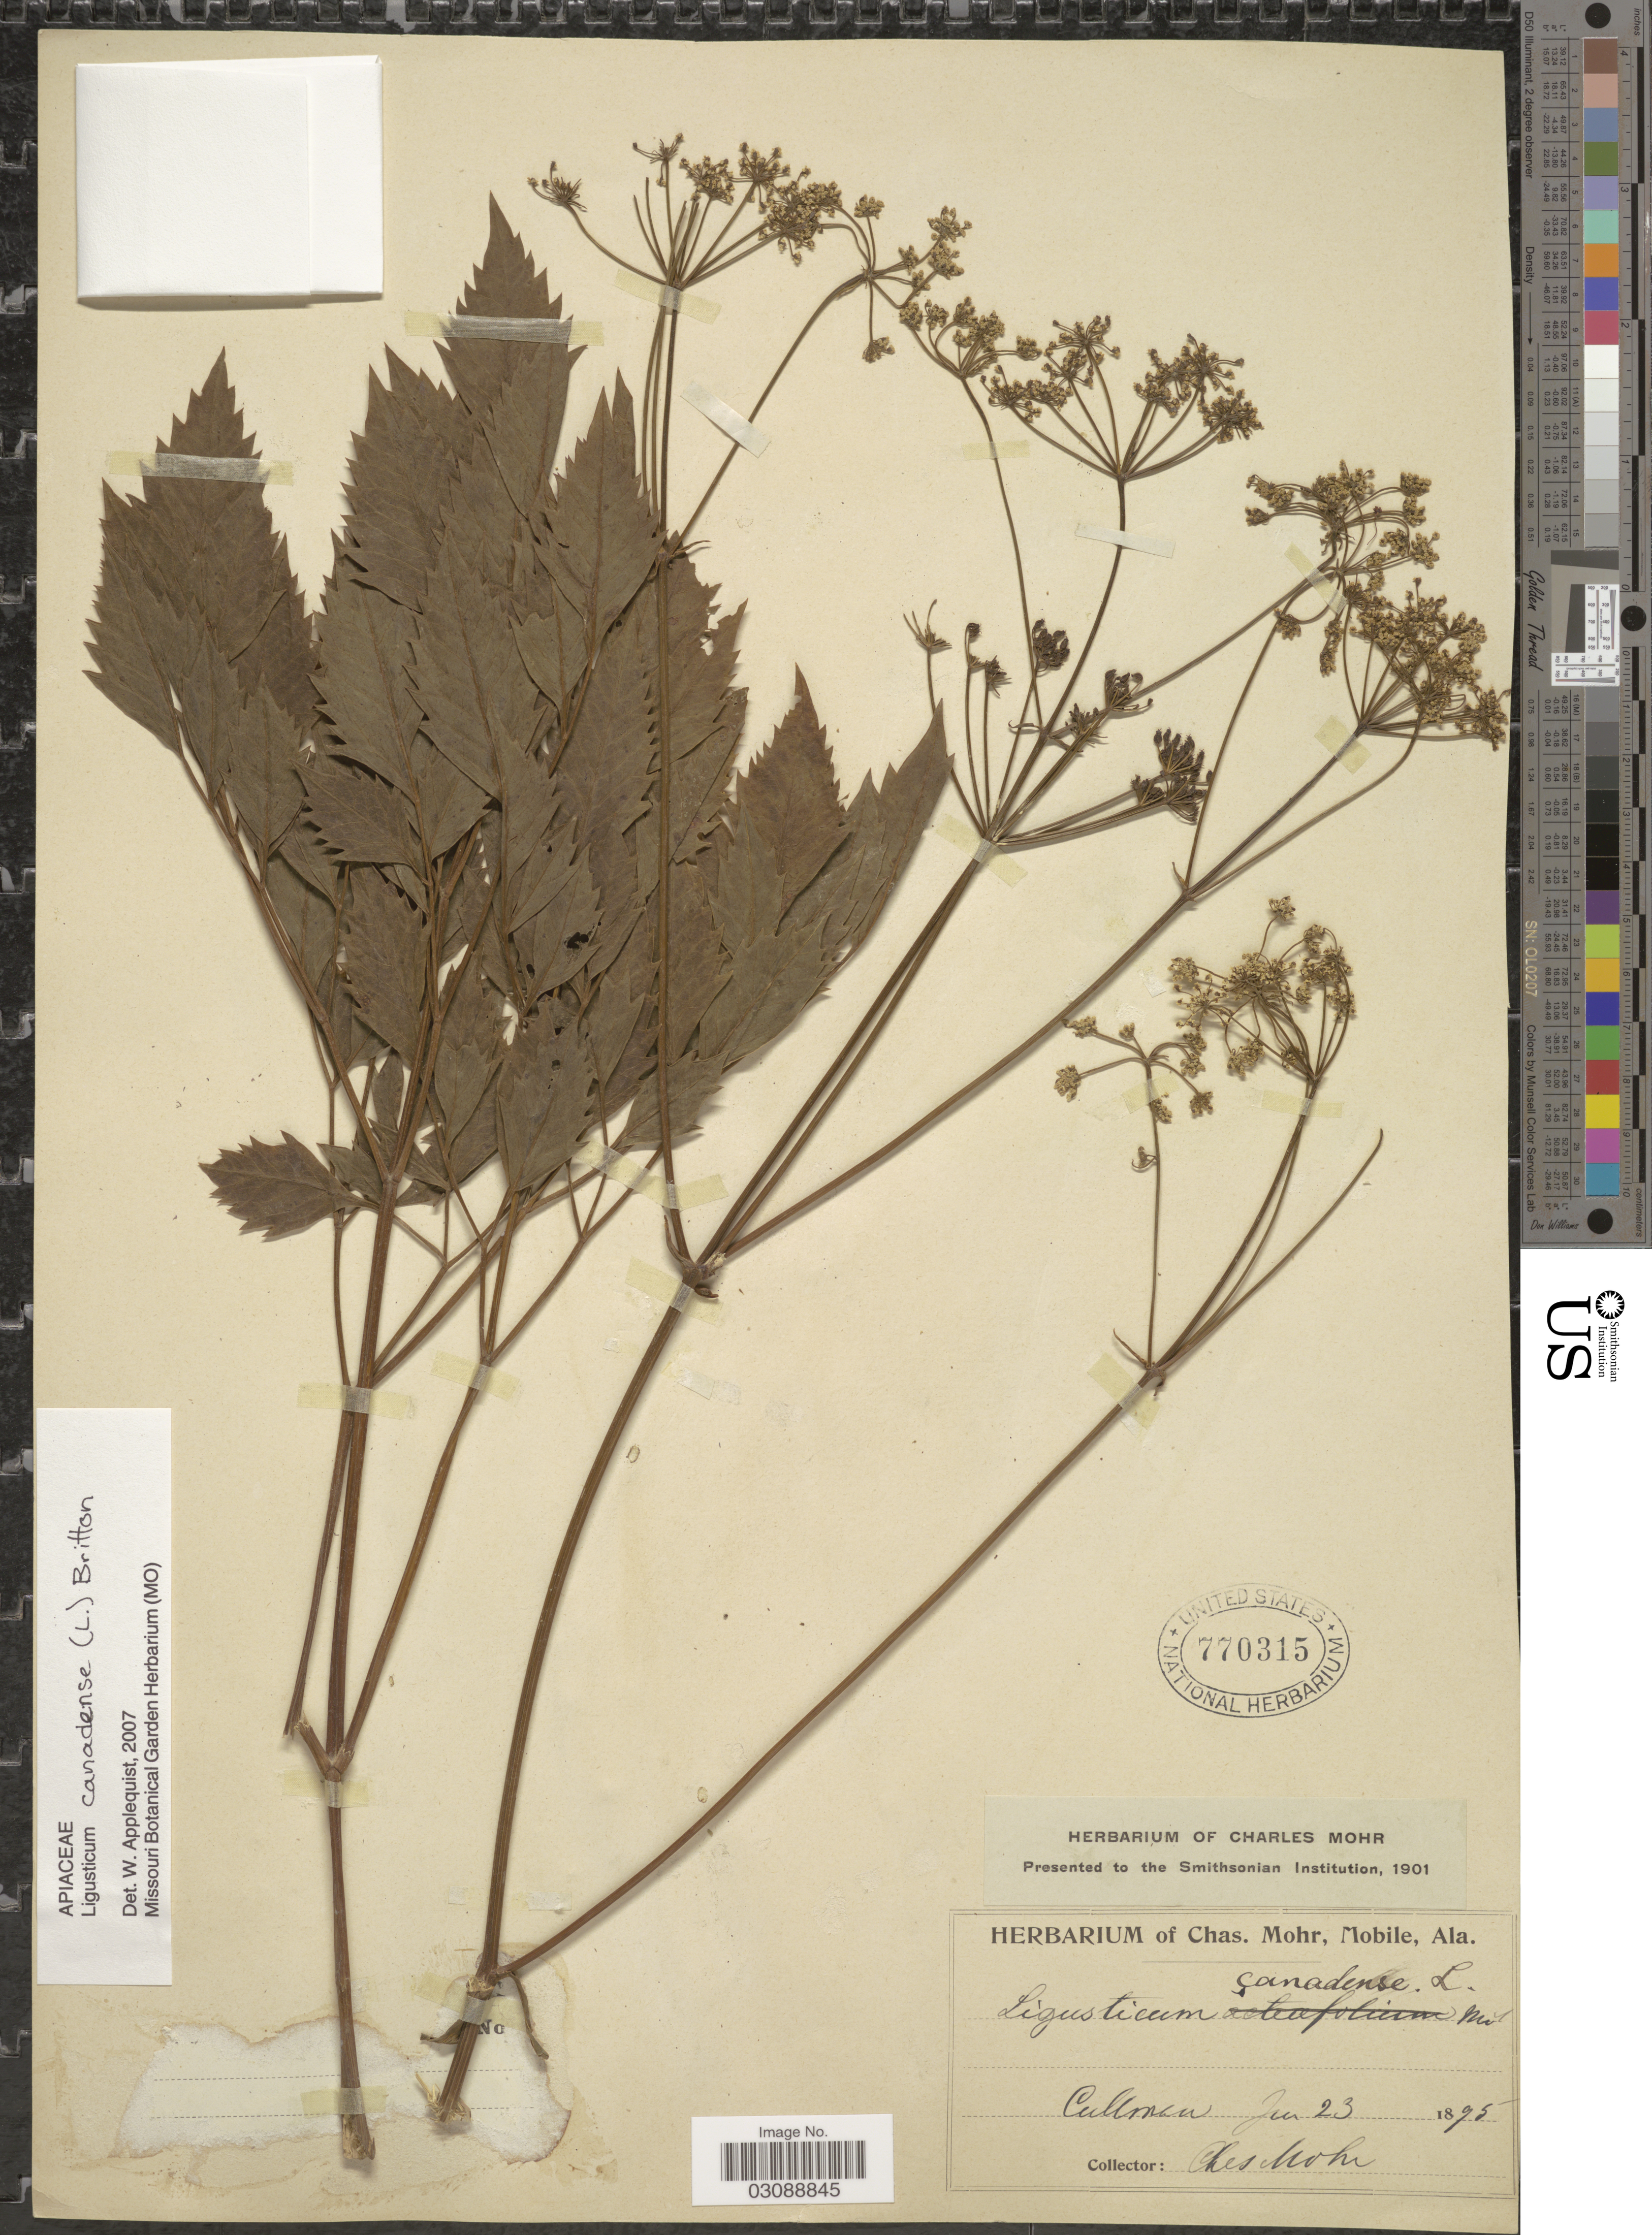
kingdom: Plantae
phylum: Tracheophyta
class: Magnoliopsida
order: Apiales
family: Apiaceae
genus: Ligusticum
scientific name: Ligusticum canadense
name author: (L.) Britton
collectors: Mohr, C. T. (herbarium)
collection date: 1895-06-23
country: United States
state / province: Alabama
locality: Cullman.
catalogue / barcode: US 770315